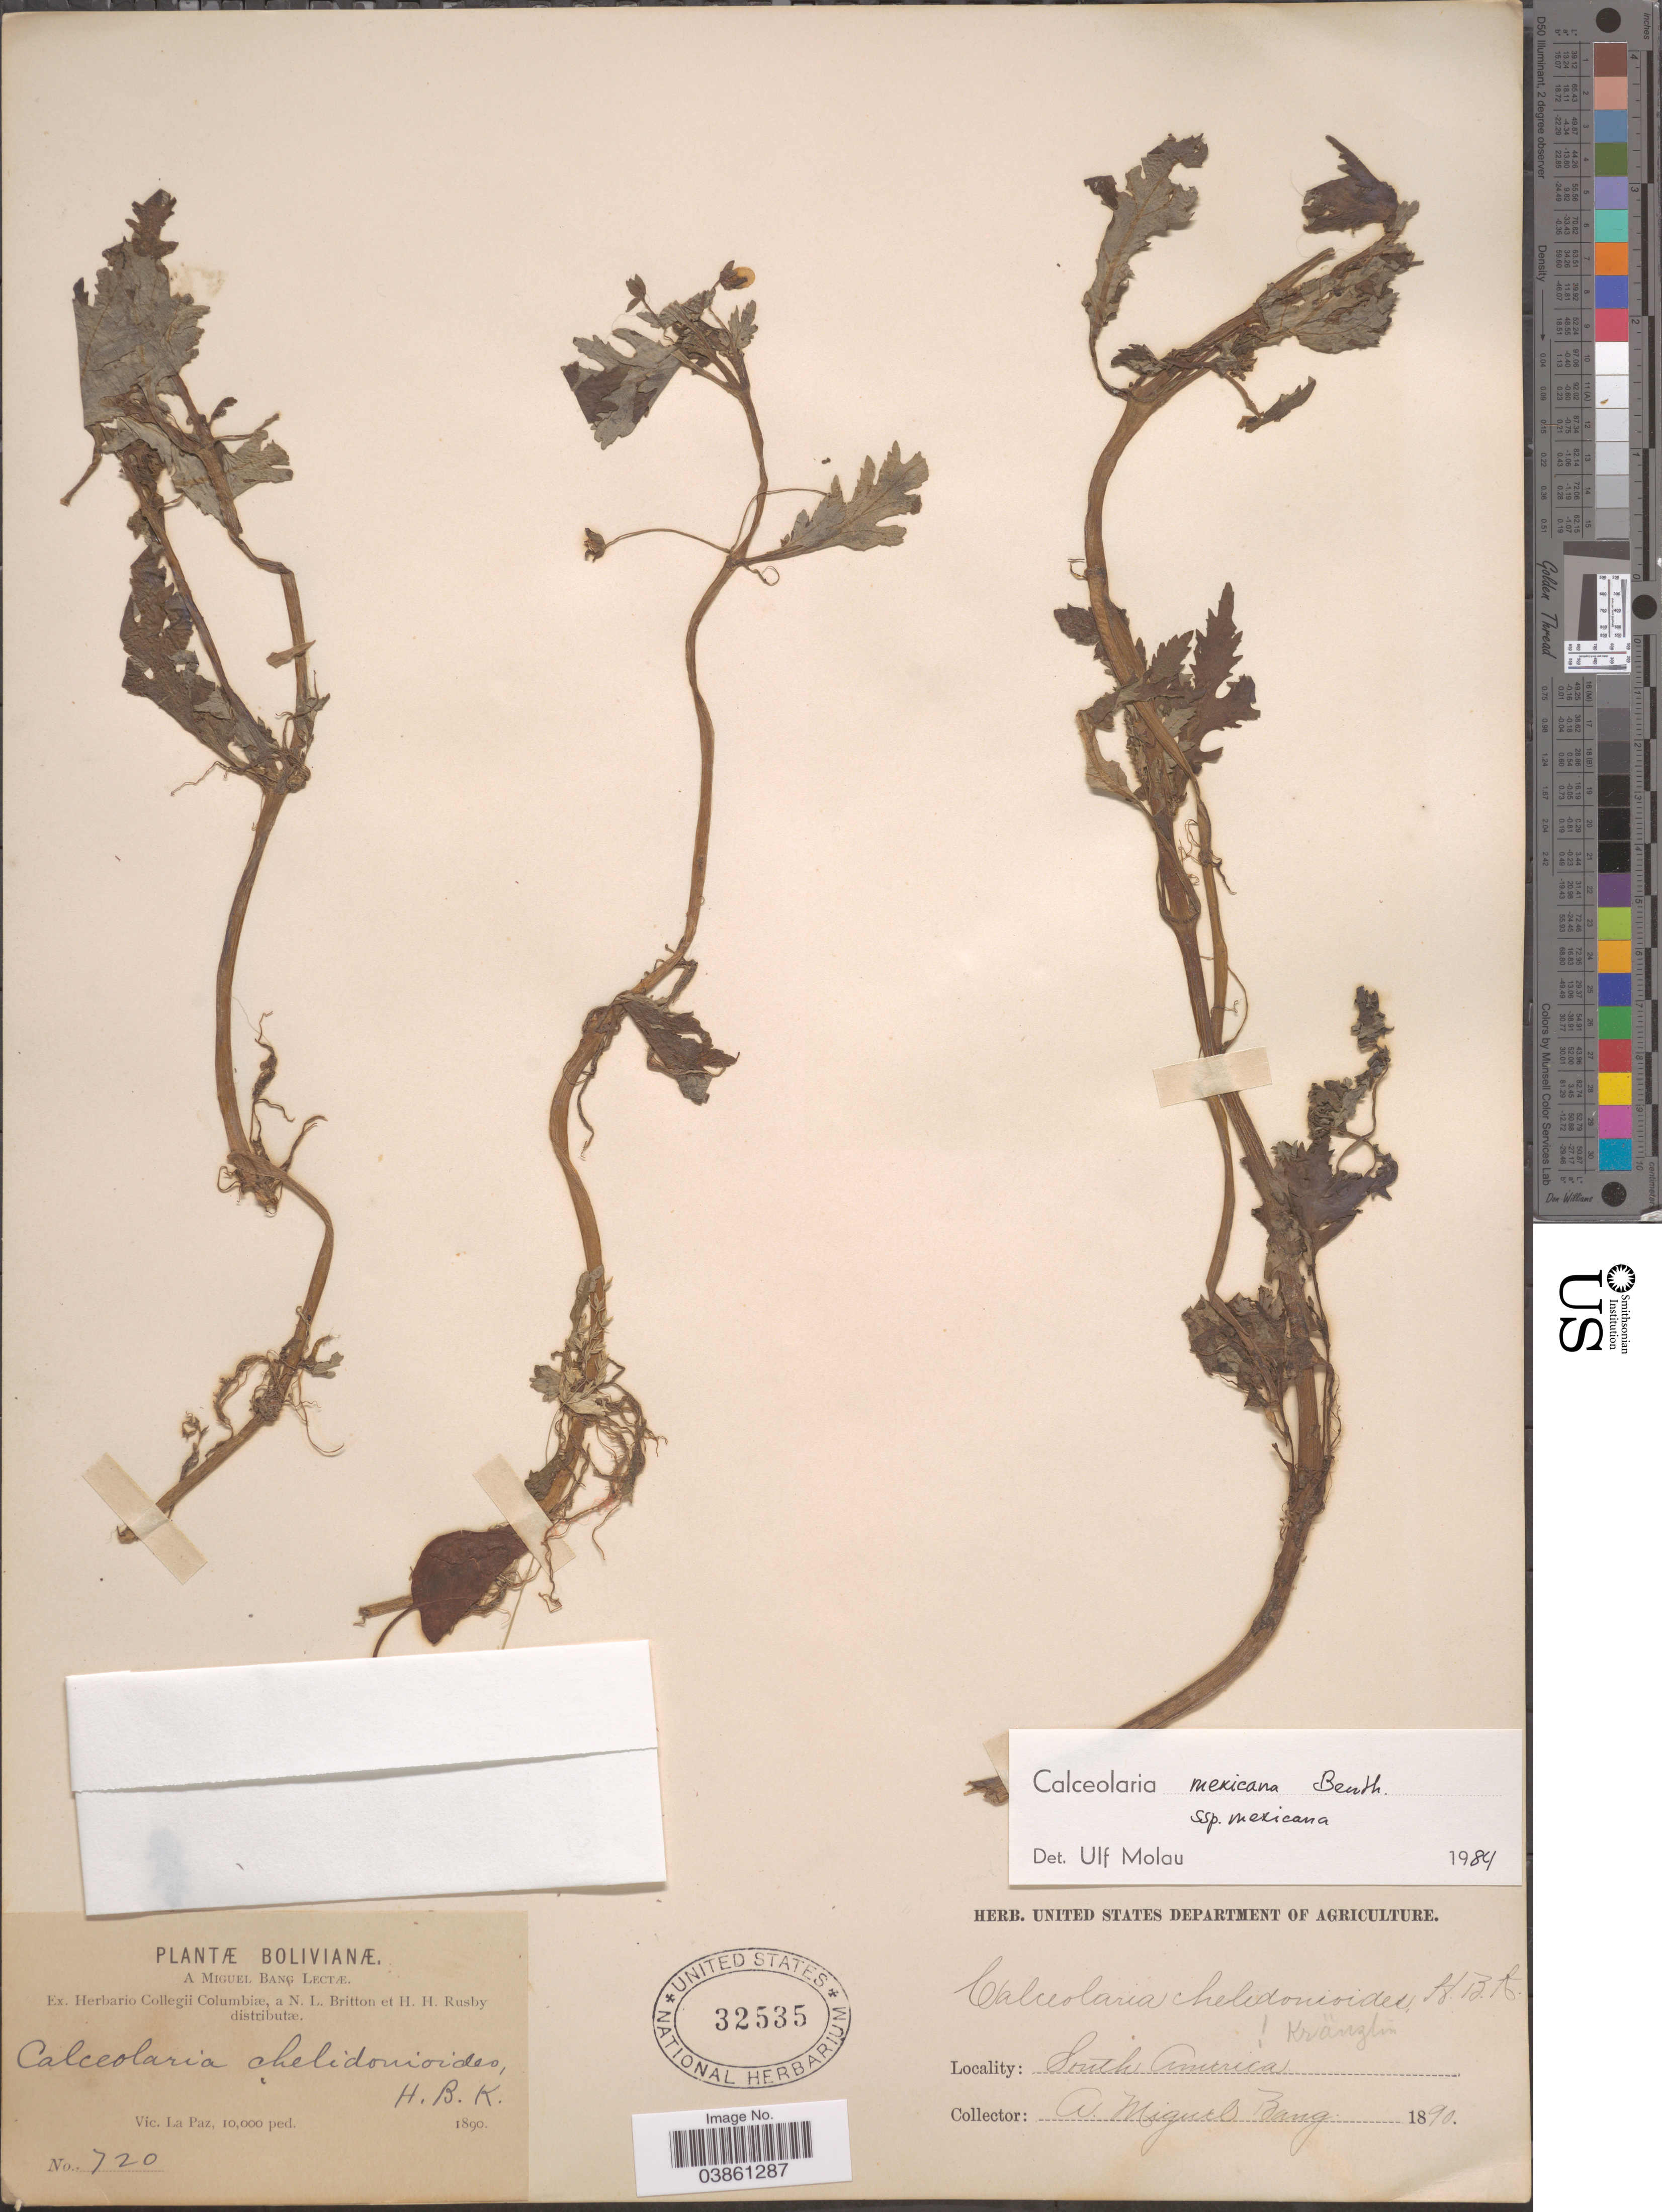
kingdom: Plantae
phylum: Tracheophyta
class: Magnoliopsida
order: Lamiales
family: Calceolariaceae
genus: Calceolaria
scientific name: Calceolaria mexicana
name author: Benth.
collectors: M. Bang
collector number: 720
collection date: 1890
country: Bolivia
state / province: La Paz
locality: Vic. La Paz.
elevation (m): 3048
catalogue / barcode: US 32535